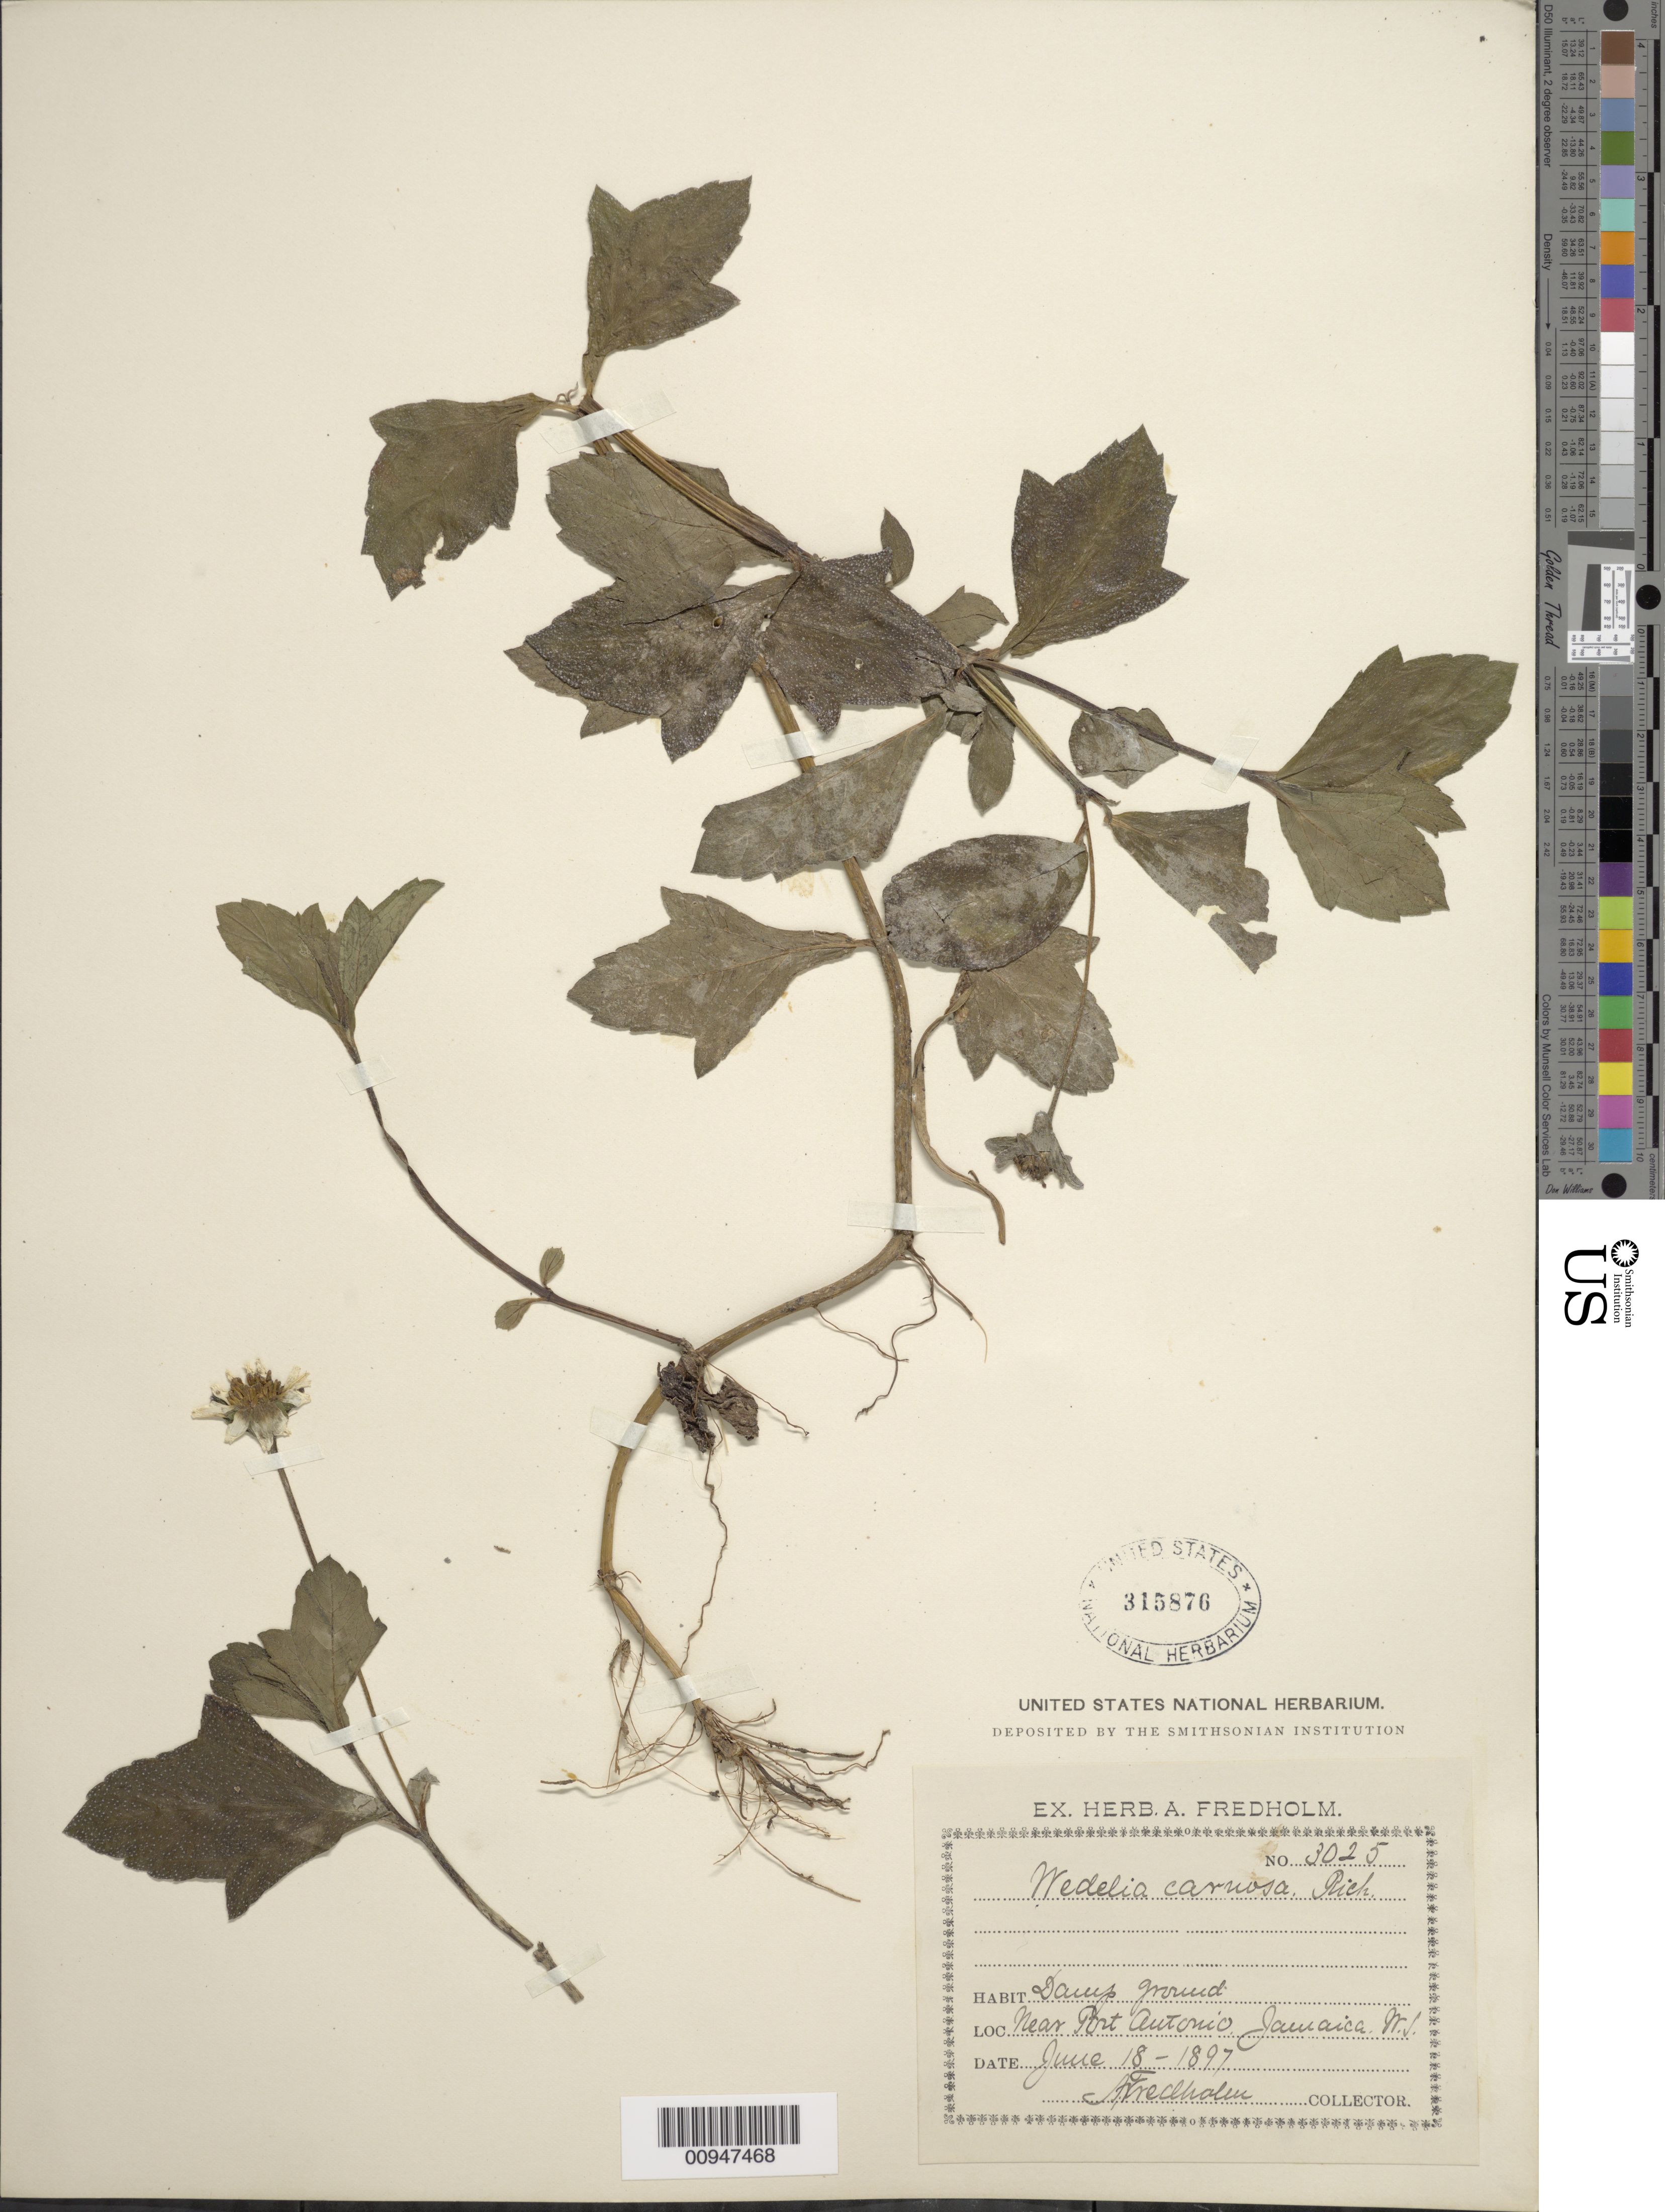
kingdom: Plantae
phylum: Tracheophyta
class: Magnoliopsida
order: Asterales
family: Asteraceae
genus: Sphagneticola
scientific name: Sphagneticola trilobata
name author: (L.) Pruski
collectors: A. Fredholm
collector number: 3025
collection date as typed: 18 Jun 1897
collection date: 1897-06-18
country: Jamaica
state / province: Portland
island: Jamaica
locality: Near Port Antionio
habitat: Damp ground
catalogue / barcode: US 315876